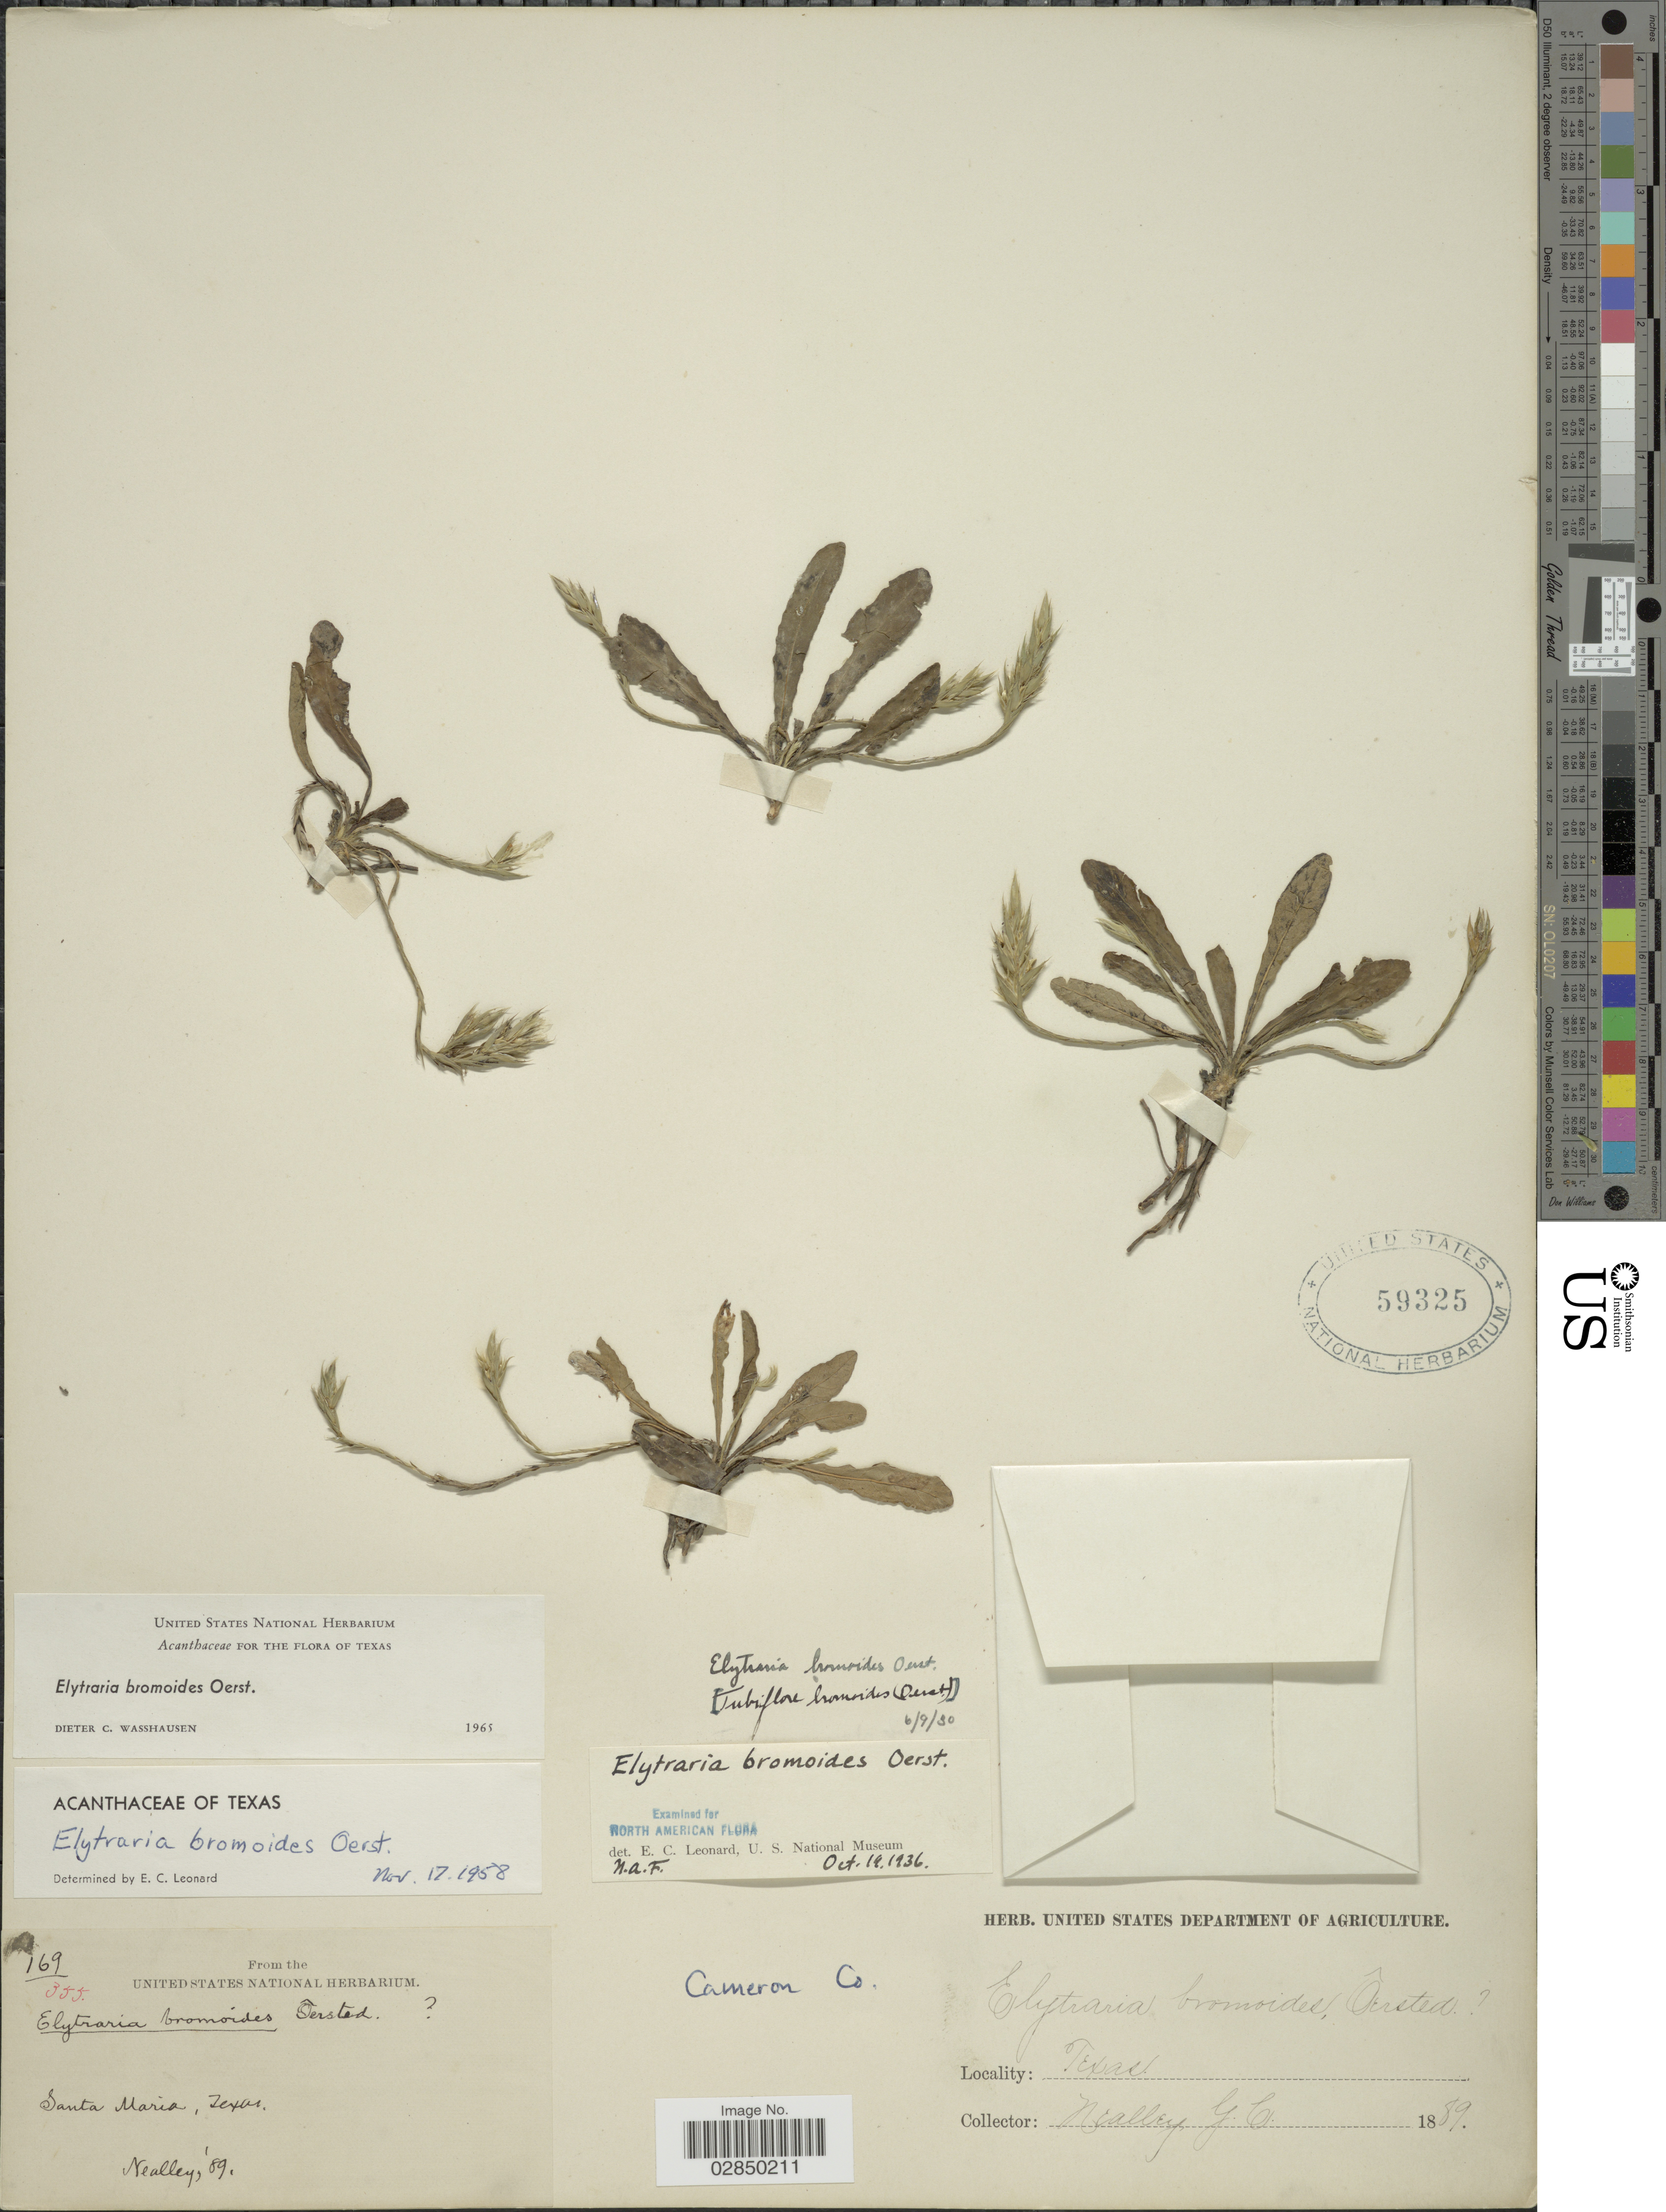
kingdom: Plantae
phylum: Tracheophyta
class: Magnoliopsida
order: Lamiales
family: Acanthaceae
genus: Elytraria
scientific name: Elytraria bromoides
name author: Oerst.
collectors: G. C. Nealley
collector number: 169/355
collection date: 1889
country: United States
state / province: Texas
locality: Santa Maria, Cameron Co.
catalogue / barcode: US 59325